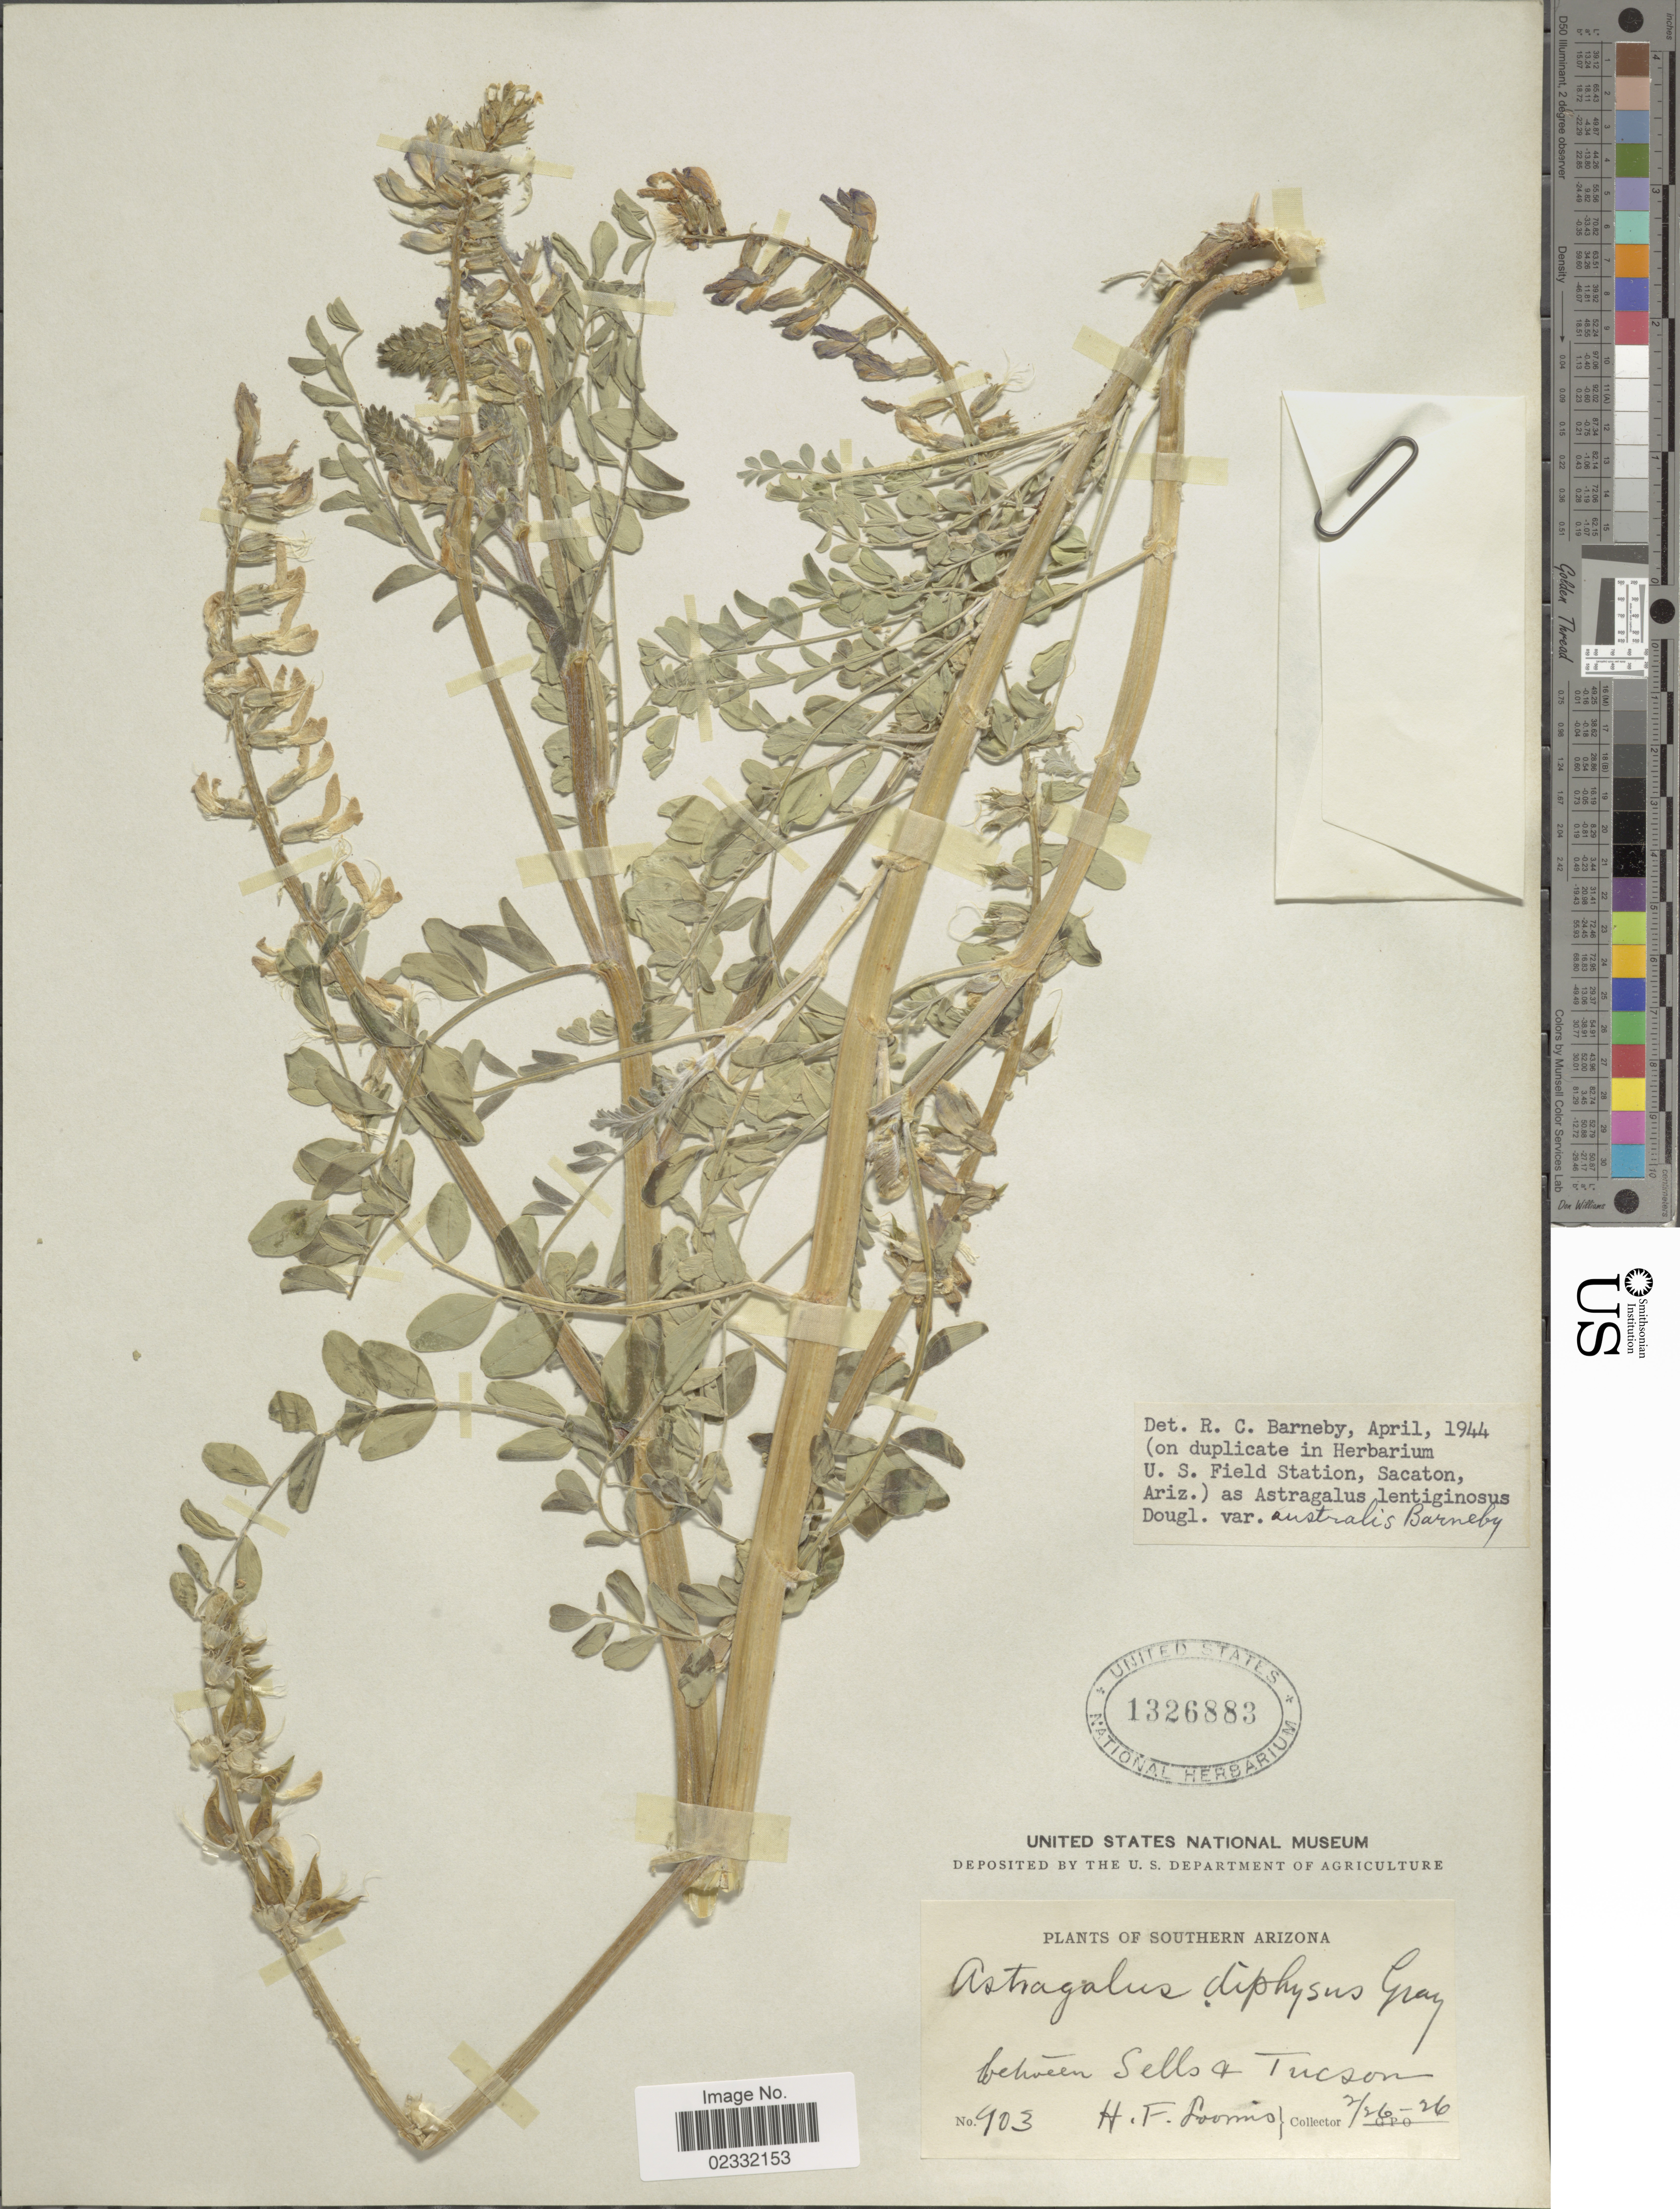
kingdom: Plantae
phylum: Tracheophyta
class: Magnoliopsida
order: Fabales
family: Fabaceae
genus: Astragalus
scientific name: Astragalus lentiginosus var. australis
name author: Barneby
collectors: H. F. Loomis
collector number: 903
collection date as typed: Transcribed d/m/y: 26/2/26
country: United States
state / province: Arizona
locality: Southern Arizona, between Sells & Tucson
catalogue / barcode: US 1326883